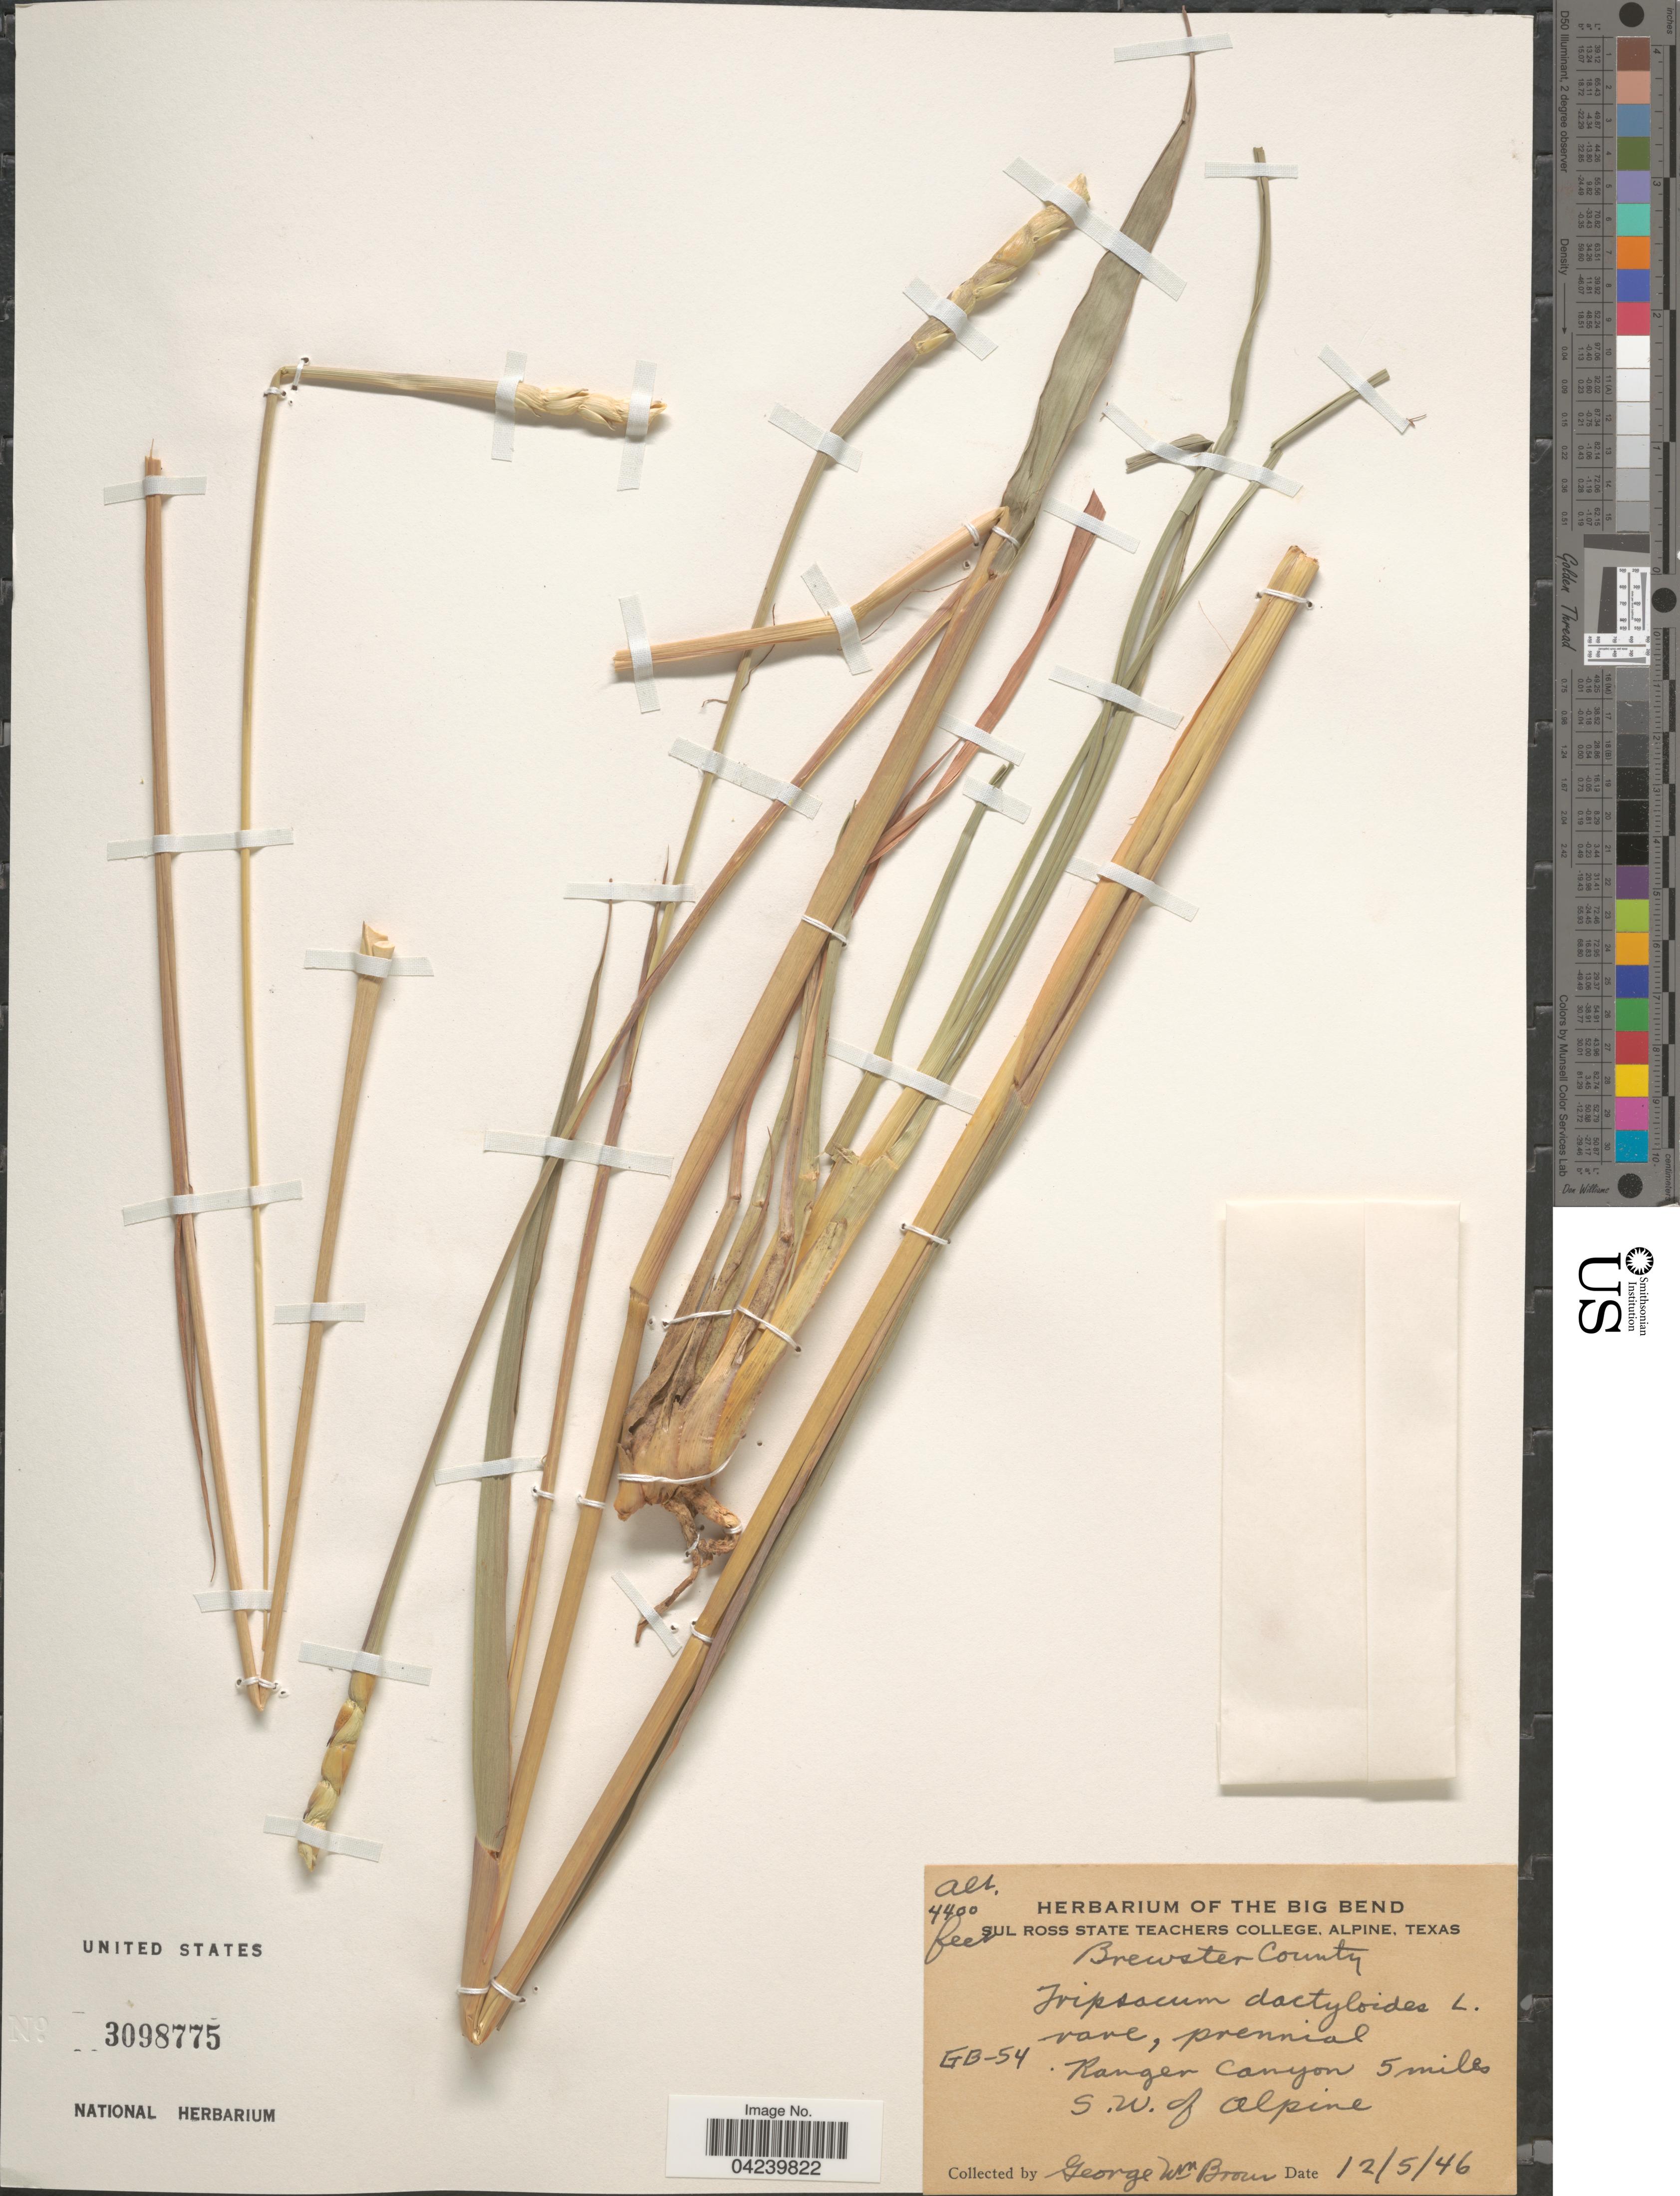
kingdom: Plantae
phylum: Tracheophyta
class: Liliopsida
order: Poales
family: Poaceae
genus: Tripsacum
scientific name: Tripsacum dactyloides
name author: (L.) L.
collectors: G. W. Brown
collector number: GB-54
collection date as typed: Transcribed d/m/y: 5/12/46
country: United States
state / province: Texas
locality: Brewster County. Ranger Canyon 5 miles S.W. of Alpine.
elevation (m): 1341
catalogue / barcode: US 3098775